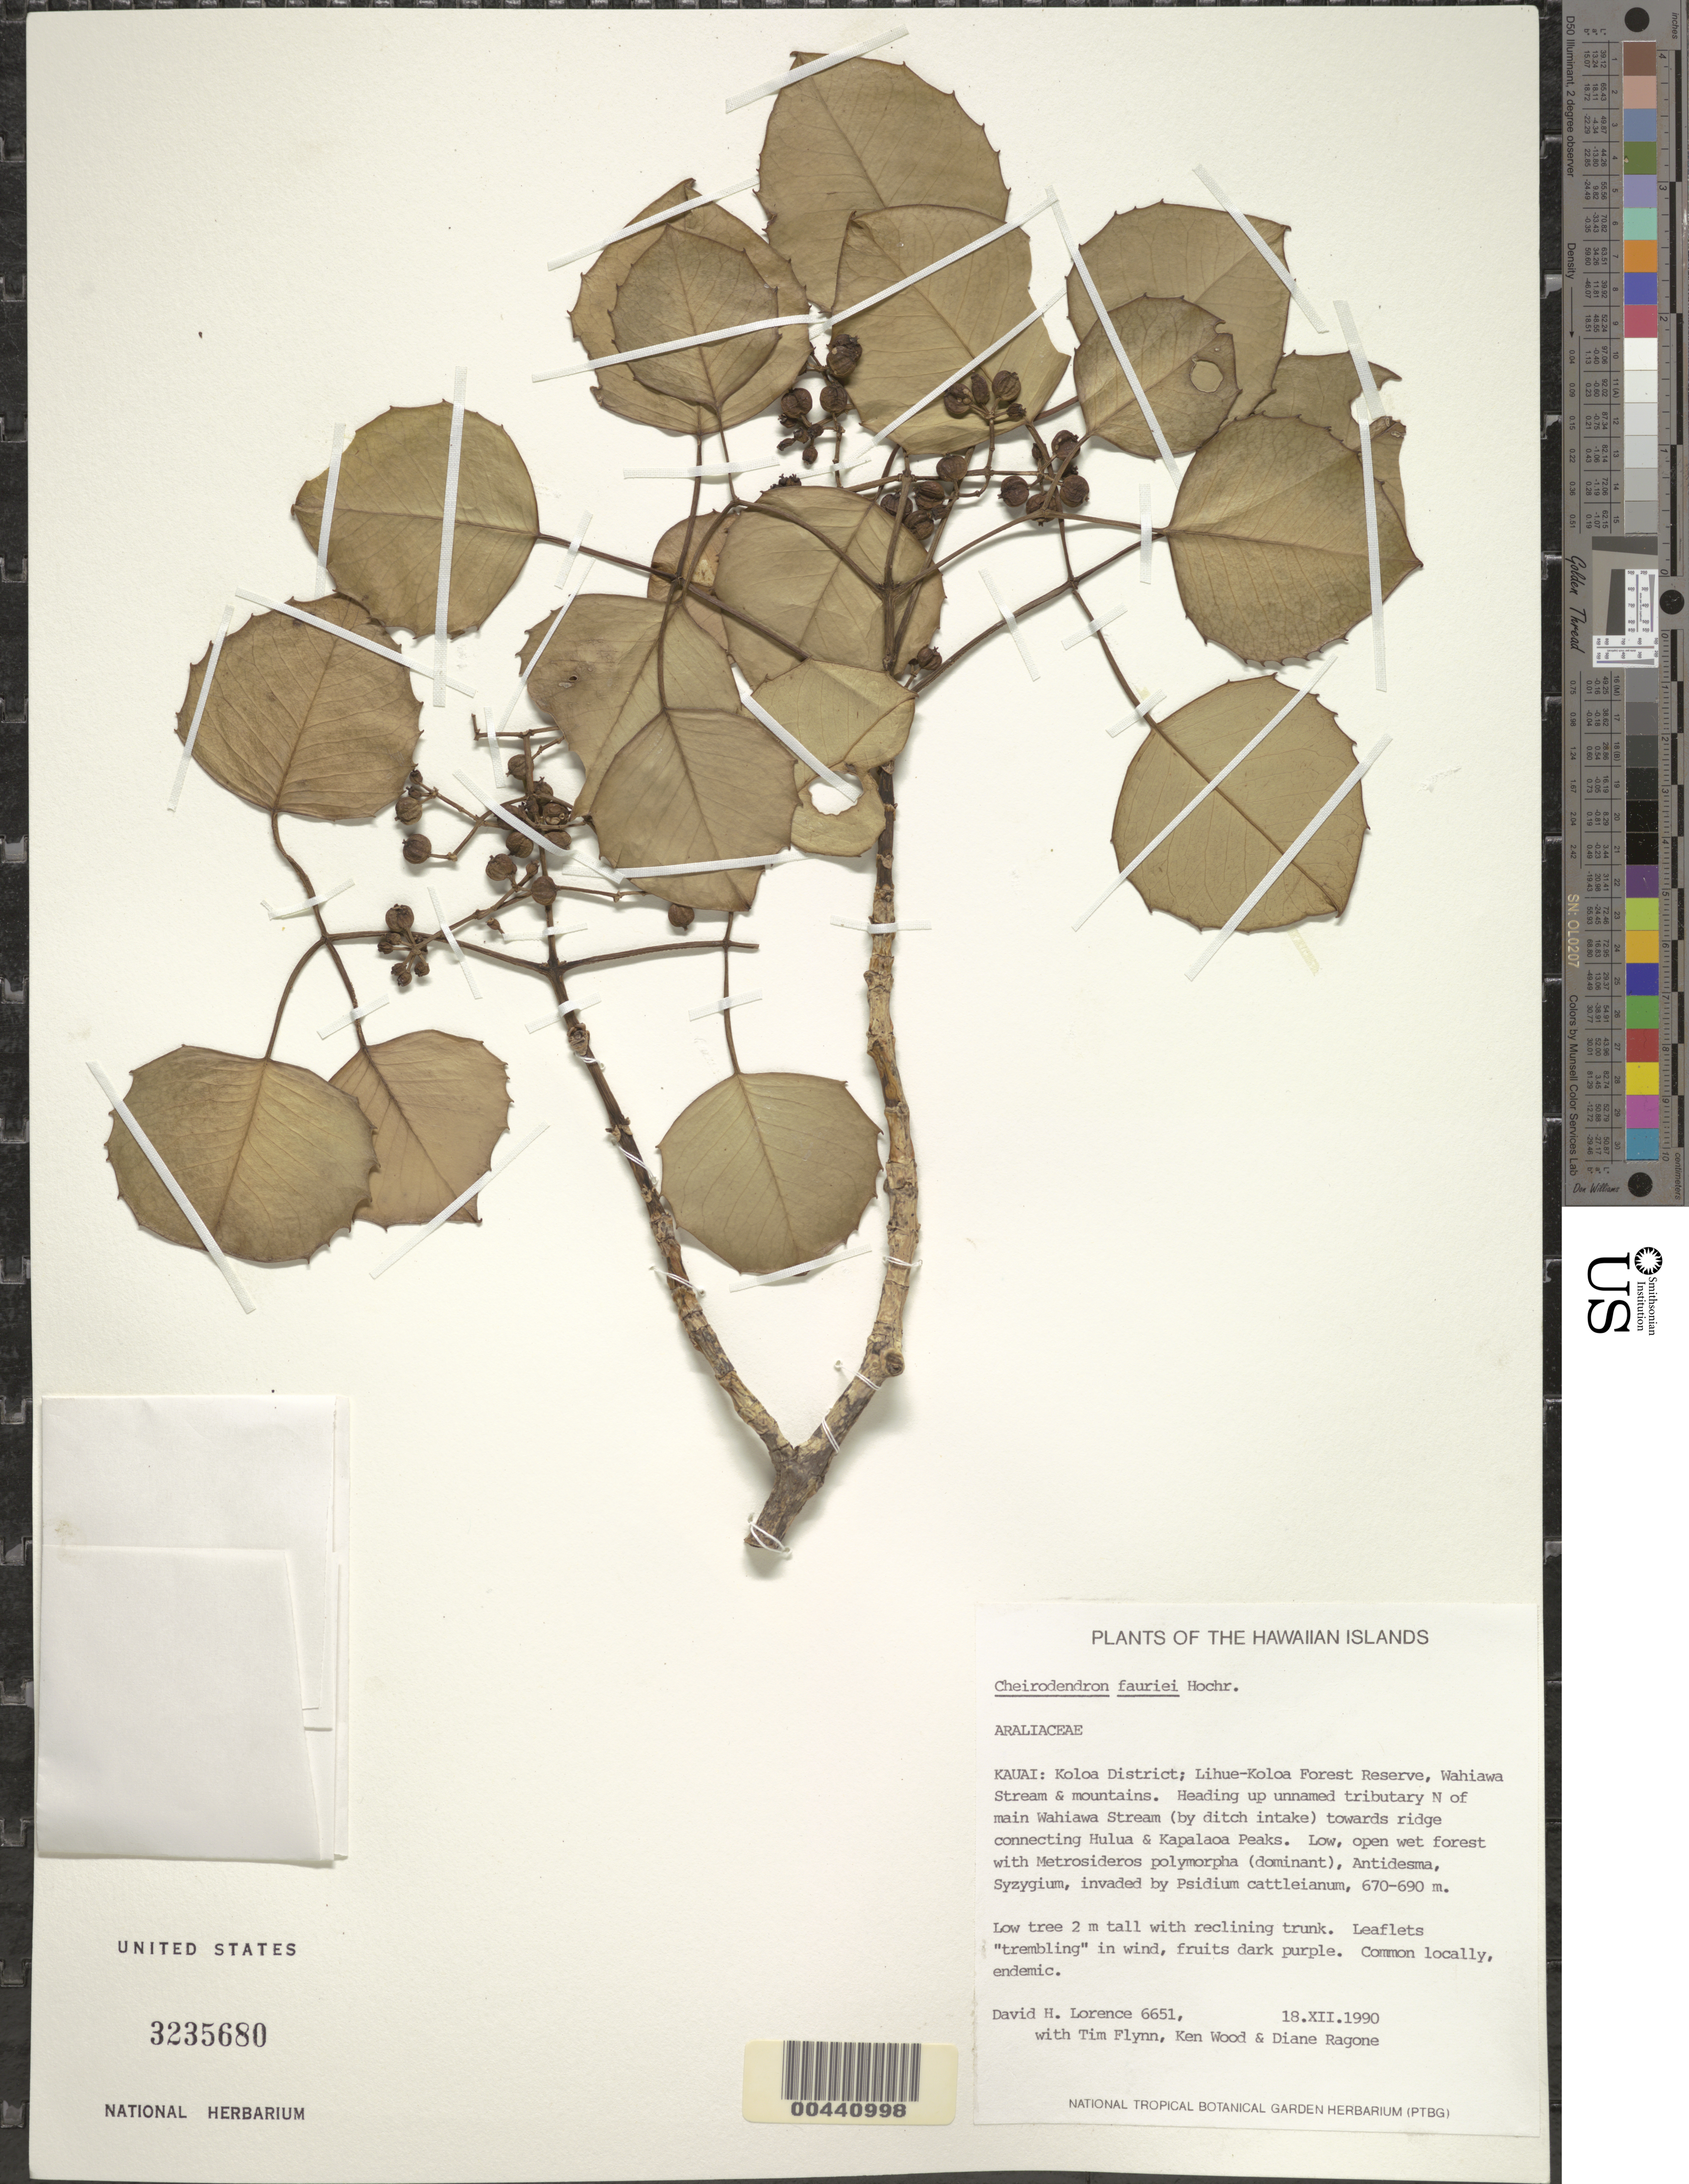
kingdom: Plantae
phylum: Tracheophyta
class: Magnoliopsida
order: Apiales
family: Araliaceae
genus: Cheirodendron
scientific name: Cheirodendron fauriei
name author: Hochr.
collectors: D. Lorence, T. W. Flynn, K. Wood & D. Ragone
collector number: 6651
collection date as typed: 18 Dec 1990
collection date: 1990-12-18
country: United States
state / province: Hawaii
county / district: Kauai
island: Kaua'i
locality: Koloa District; Lihue-Koloa Forest Reserve, Wahiawa Stream & mountains. Heading up unnamed tributary N of main Wahiawa Stream...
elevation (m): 670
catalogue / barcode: US 3235680